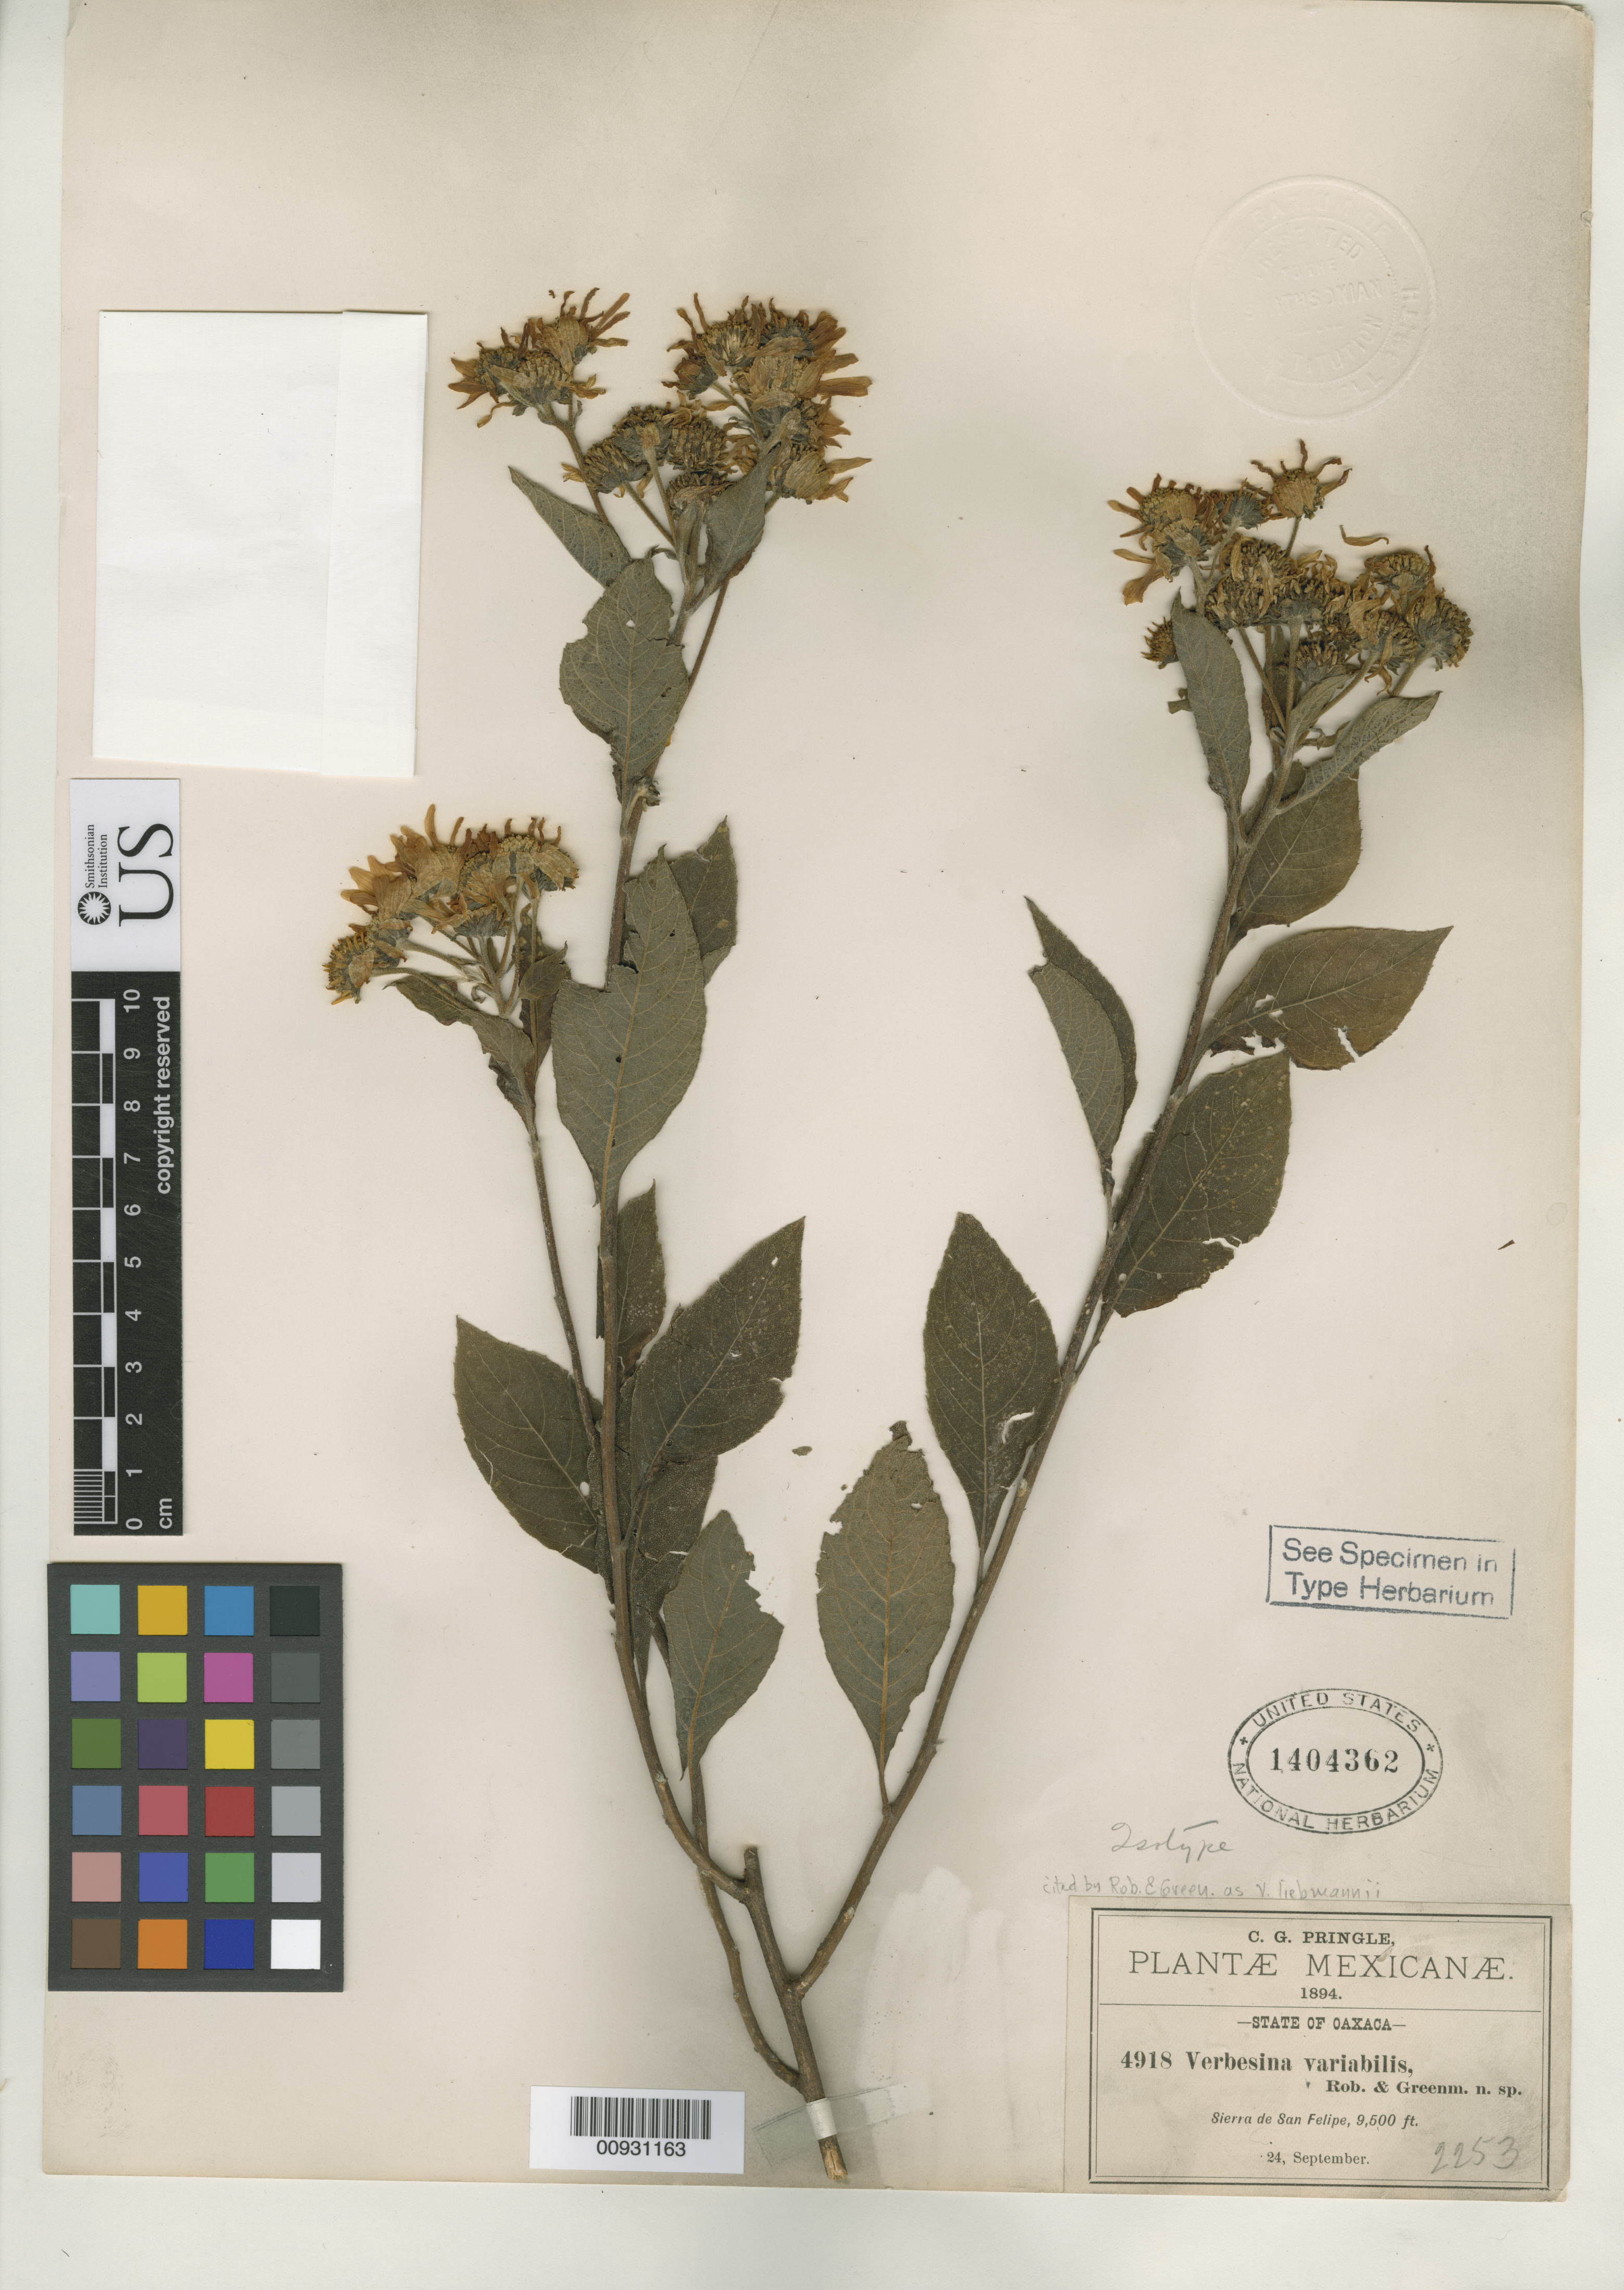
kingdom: Plantae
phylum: Tracheophyta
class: Magnoliopsida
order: Asterales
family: Asteraceae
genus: Verbesina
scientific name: Verbesina variabilis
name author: B.L. Rob. & Greenm.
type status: Syntype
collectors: C. G. Pringle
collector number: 4918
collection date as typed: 24 Sep 1894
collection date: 1894-09-24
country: Mexico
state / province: Oaxaca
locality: Sierra de San Felipe.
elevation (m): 2896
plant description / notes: One of 3 collections cited in protologue as "typical form".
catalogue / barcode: US 1404362